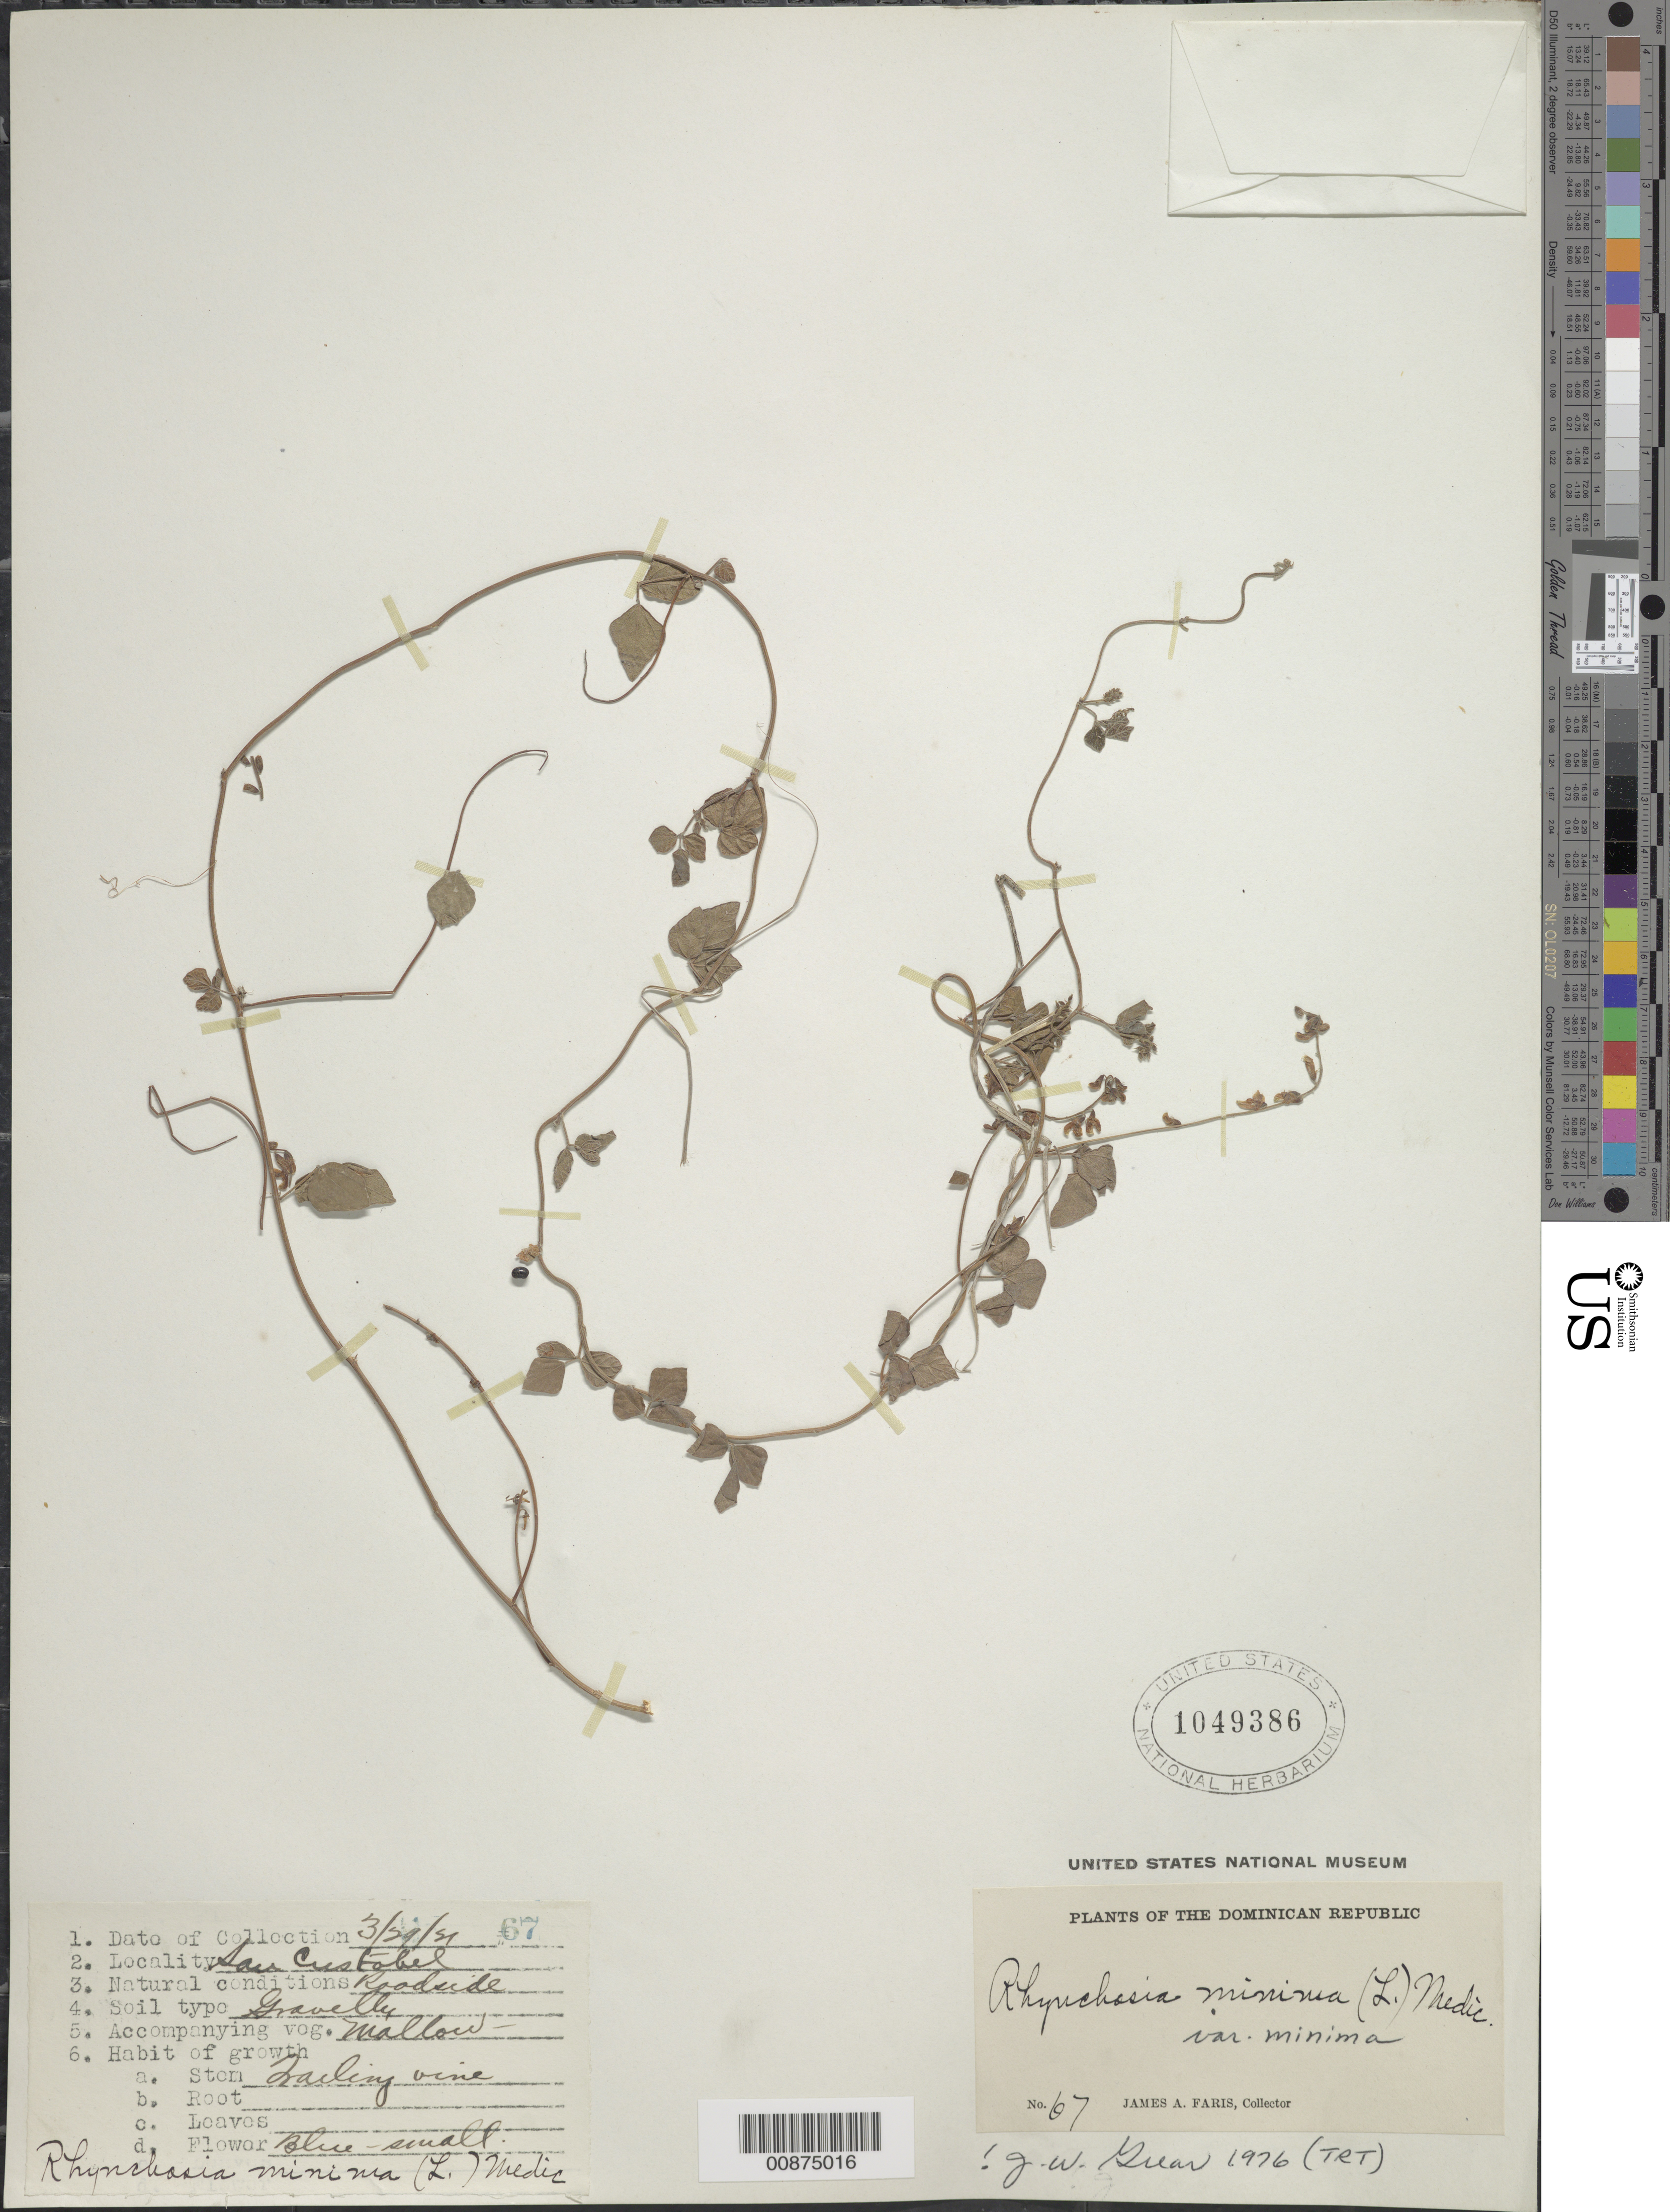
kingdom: Plantae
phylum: Tracheophyta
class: Magnoliopsida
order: Fabales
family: Fabaceae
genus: Rhynchosia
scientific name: Rhynchosia minima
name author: (L.) DC.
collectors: J. Faris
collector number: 67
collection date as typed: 29 Mar 1921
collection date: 1921-03-29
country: Dominican Republic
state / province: San Cristóbal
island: Hispaniola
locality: San Cristobal.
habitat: Roadside, gravelly soil. Accompanying vegetation Mallow.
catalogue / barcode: US 1049386